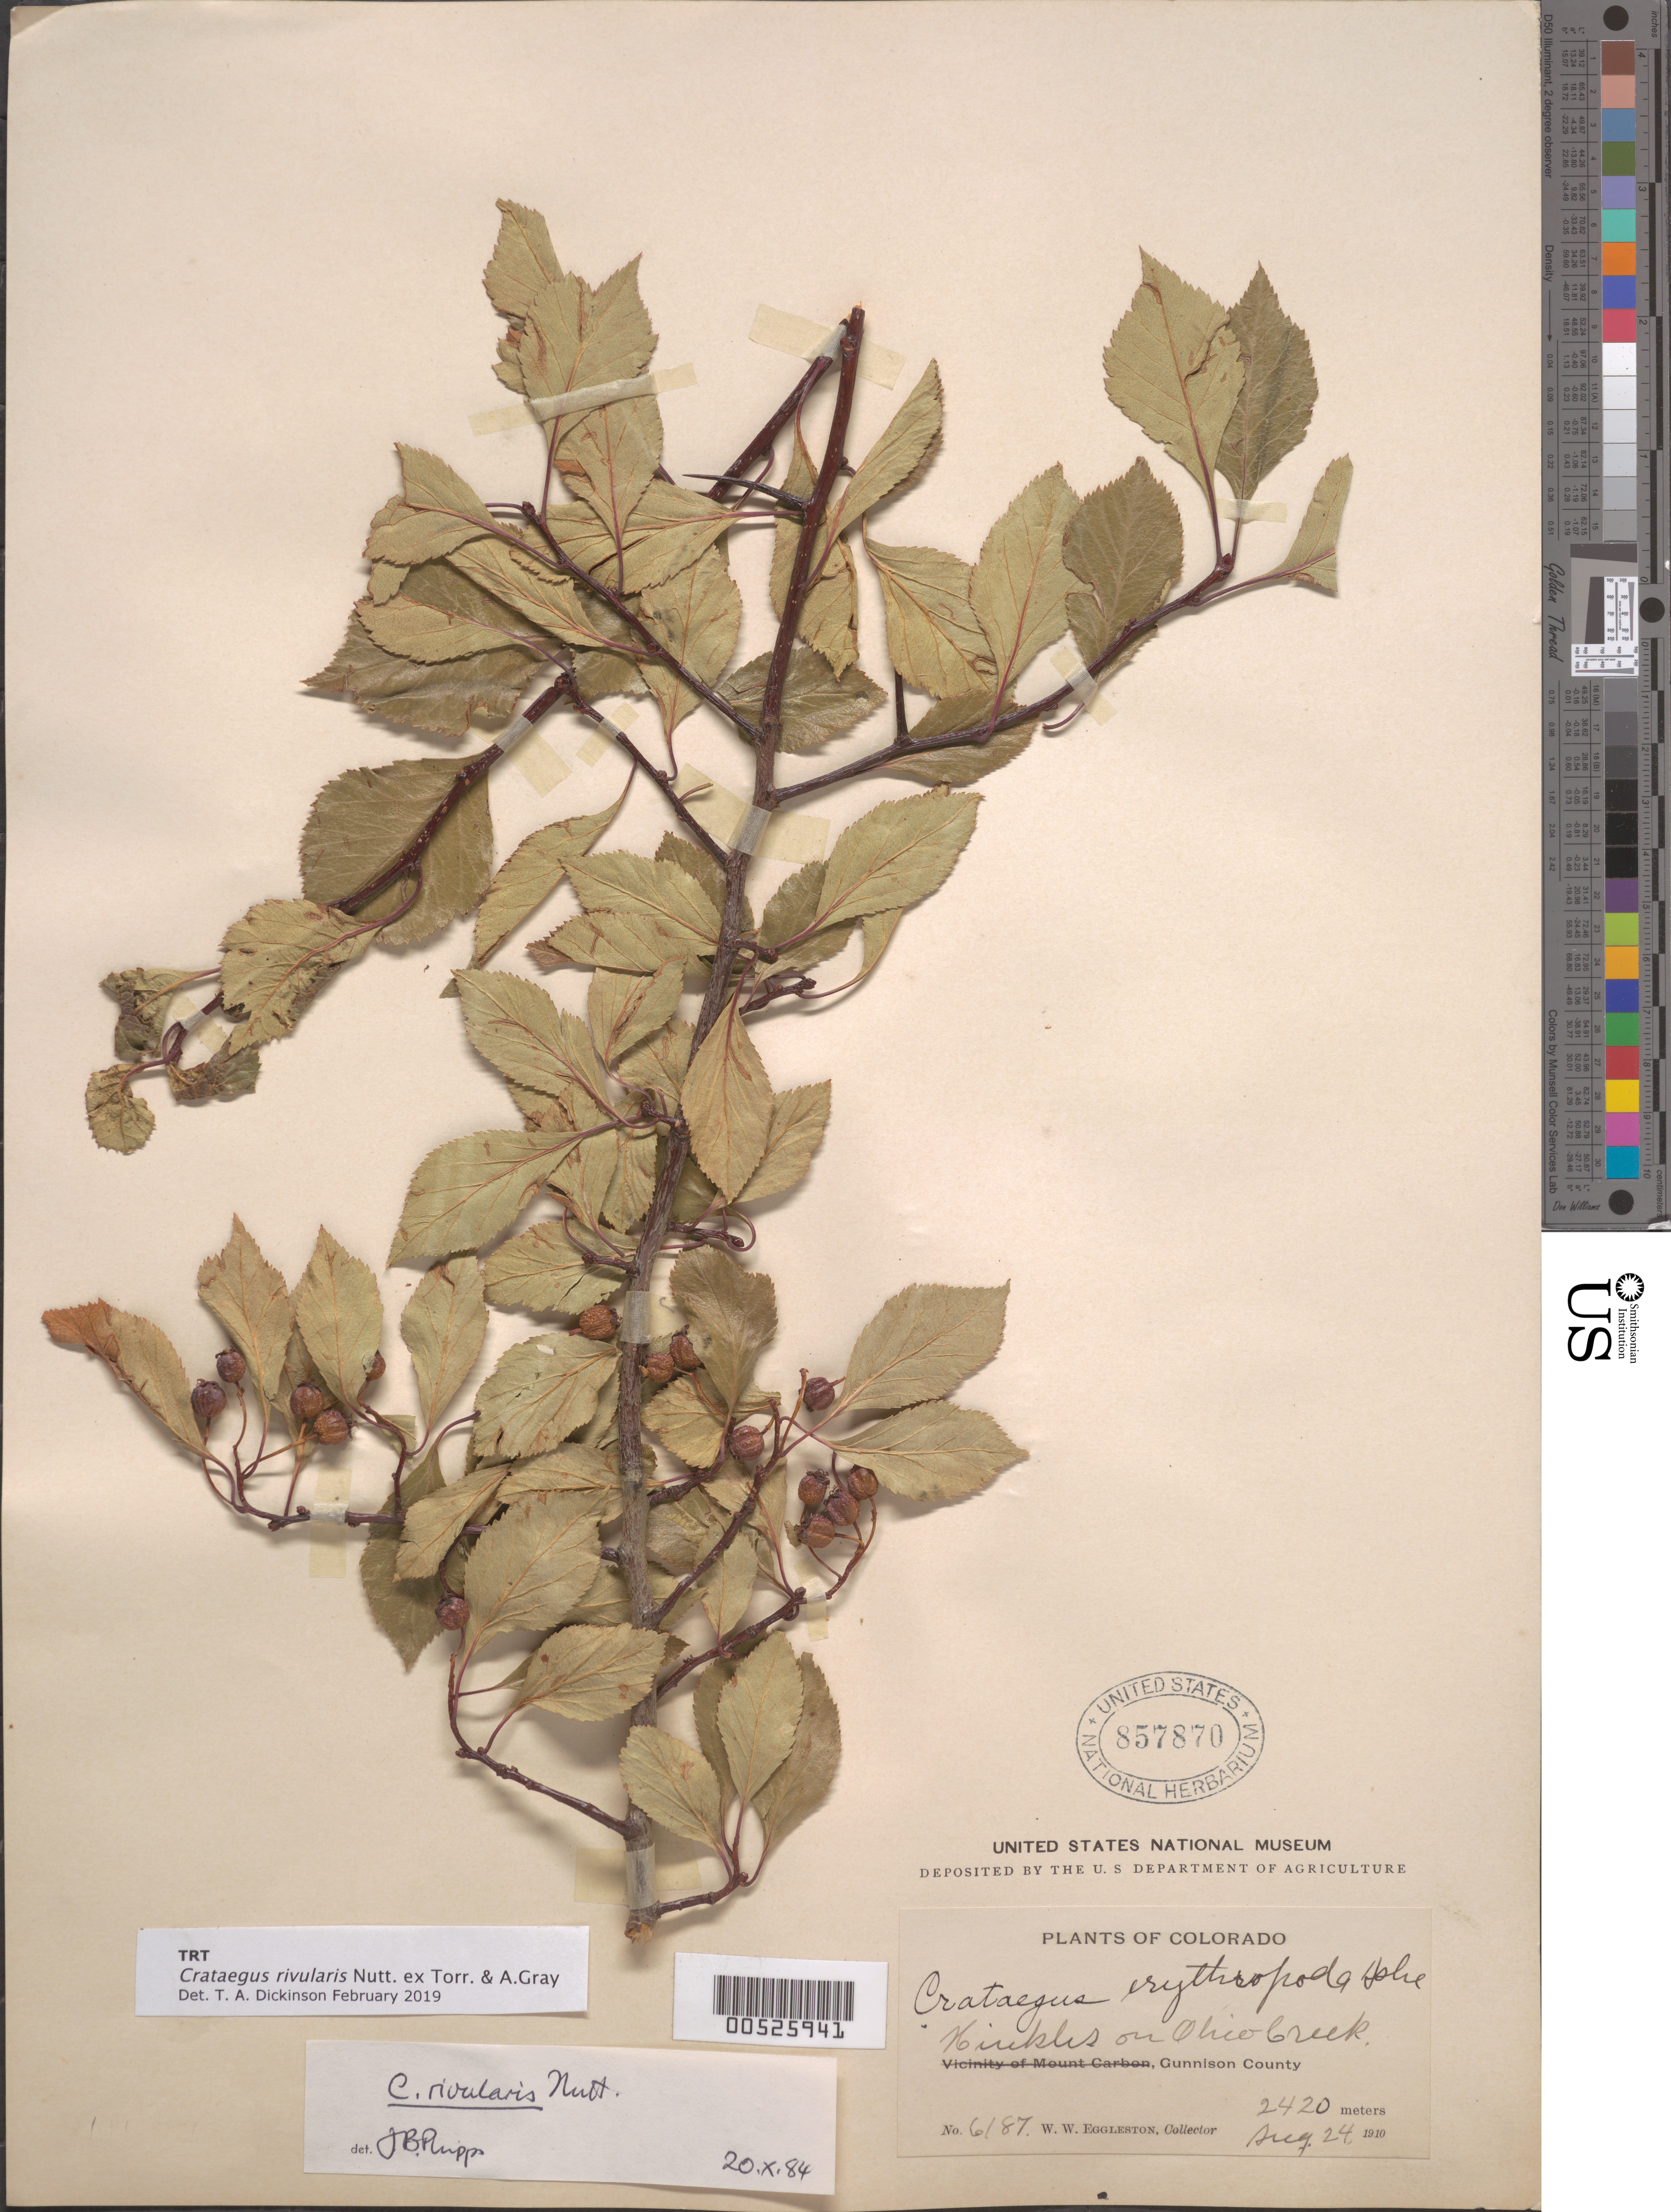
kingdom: Plantae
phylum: Tracheophyta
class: Magnoliopsida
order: Rosales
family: Rosaceae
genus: Crataegus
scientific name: Crataegus rivularis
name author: Nutt.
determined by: Phipps, James B., (UWO), University of Western Ontario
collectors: W. W. Eggleston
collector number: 6187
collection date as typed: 24 Aug 1910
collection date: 1910-08-24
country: United States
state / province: Colorado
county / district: Gunnison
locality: Hinkles Station, Ohio Creek.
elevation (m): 2420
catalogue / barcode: US 857870